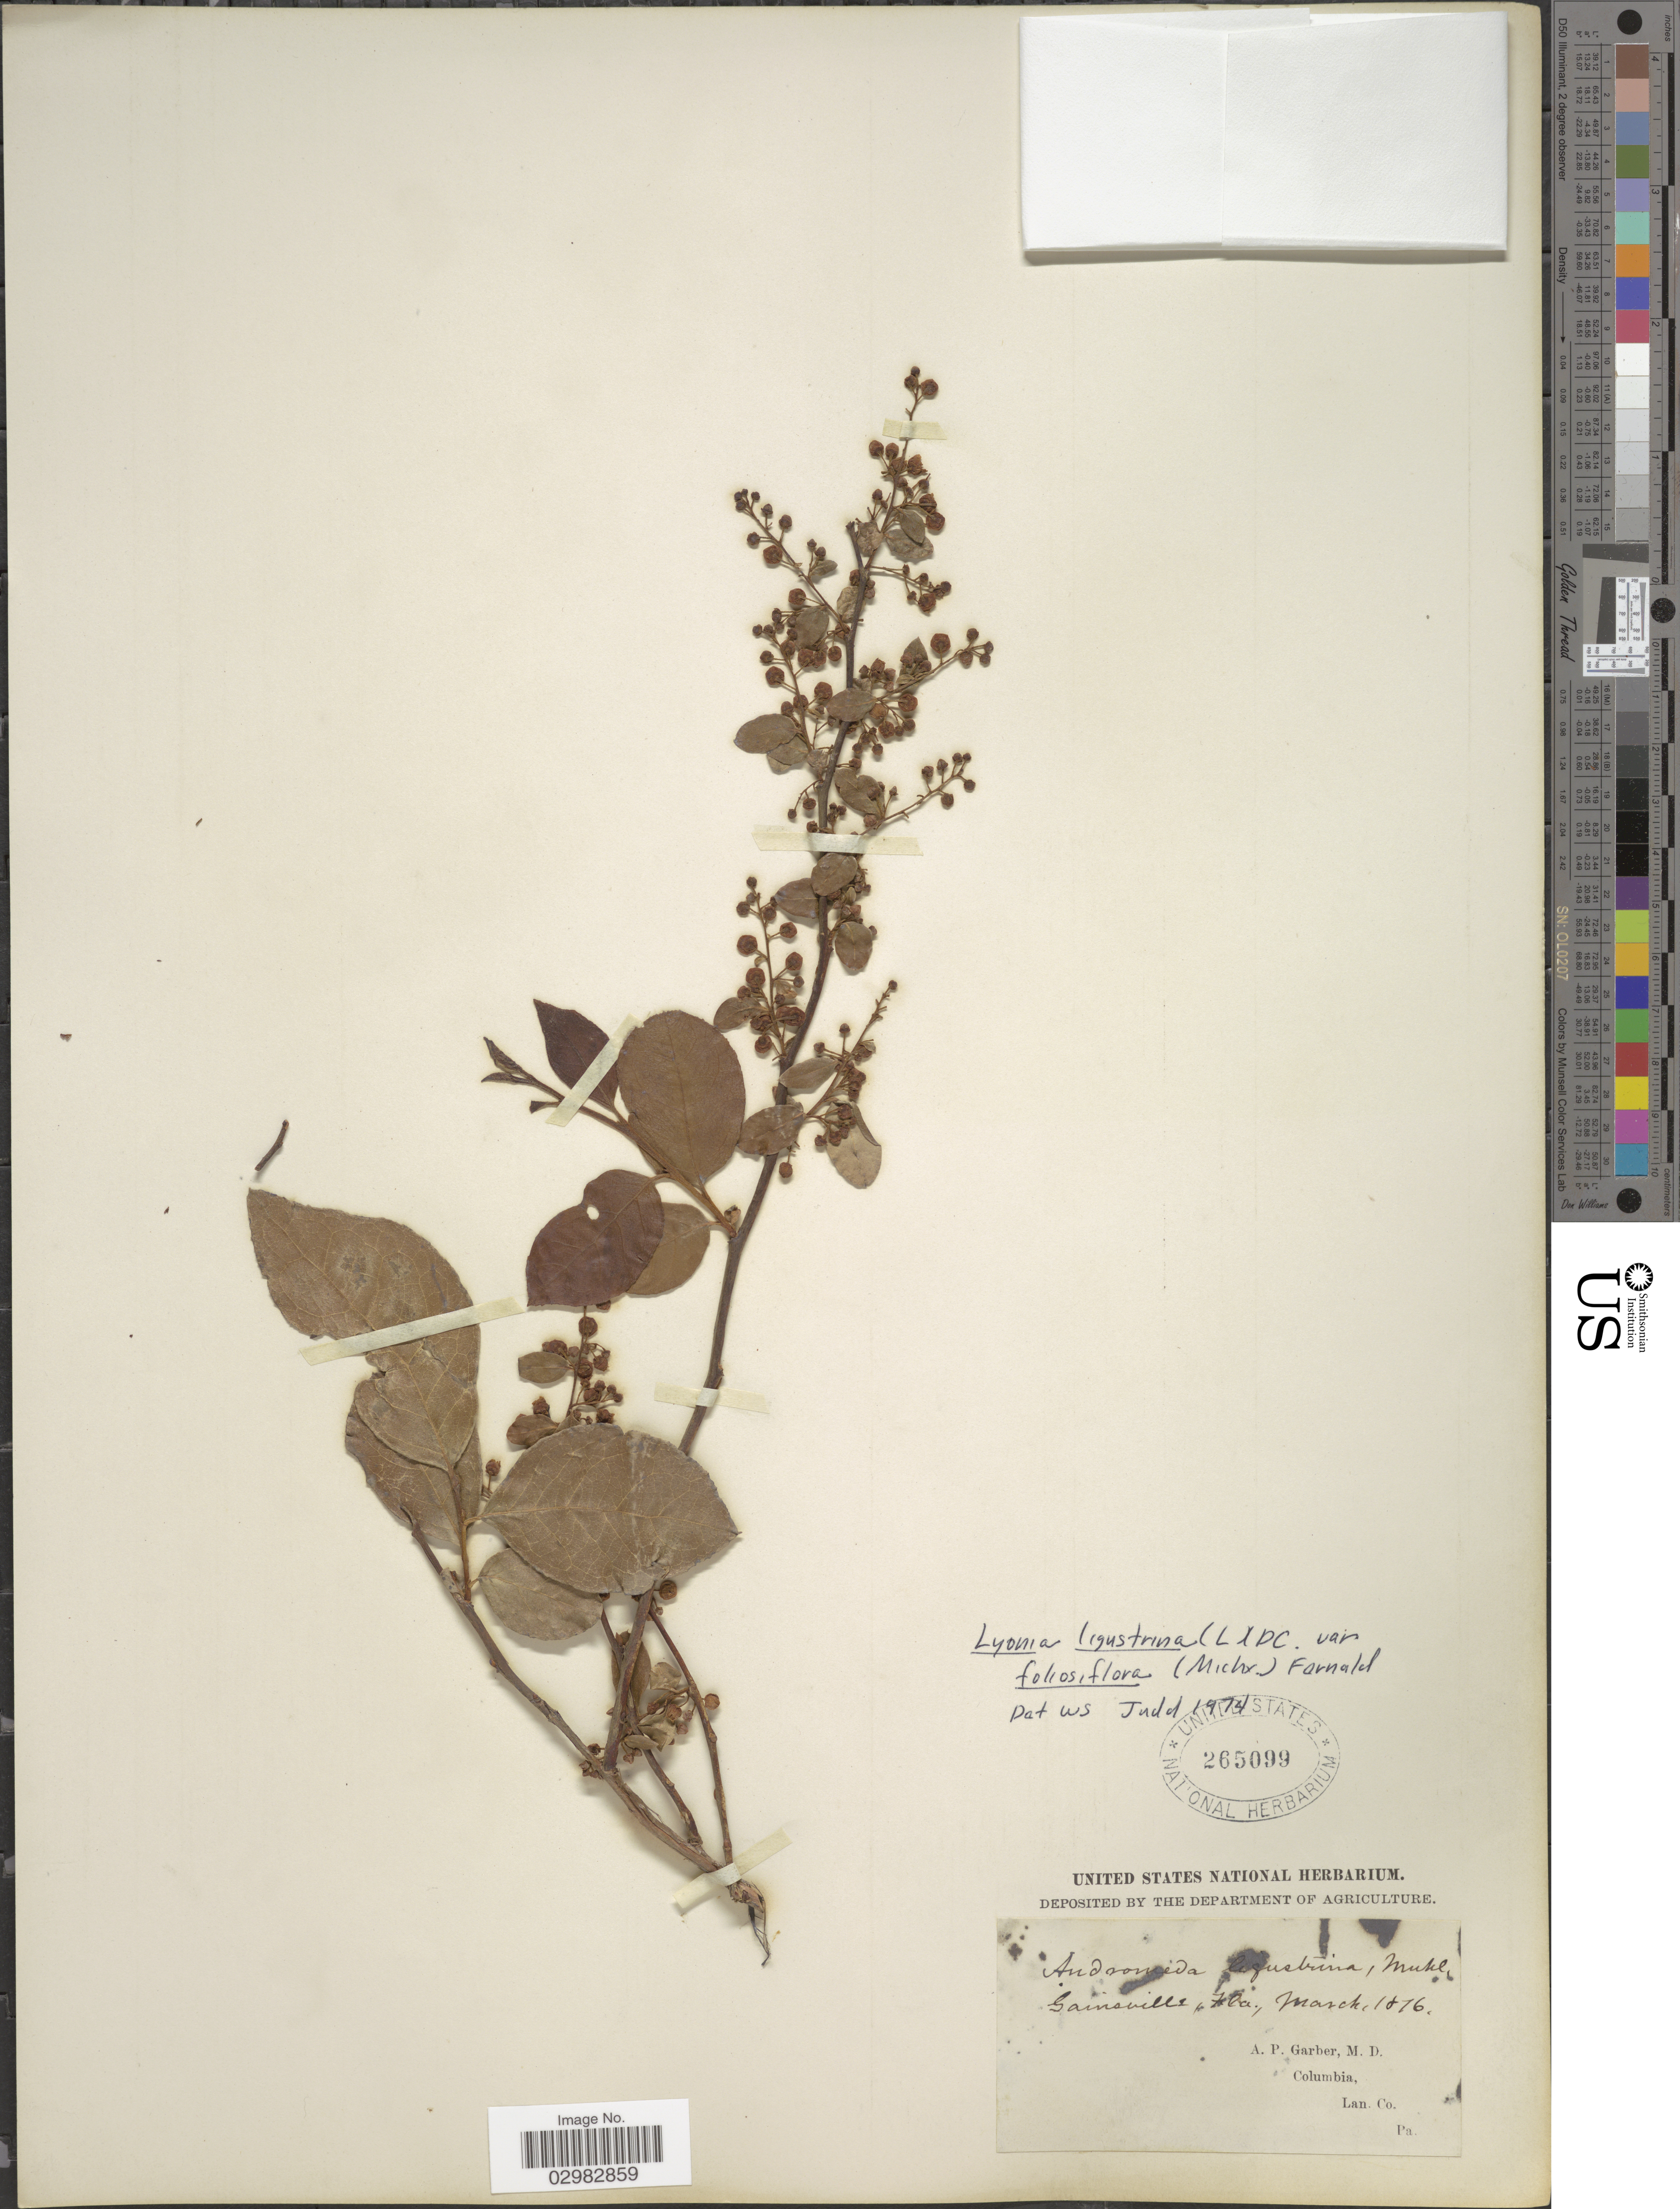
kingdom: Plantae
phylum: Tracheophyta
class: Magnoliopsida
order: Ericales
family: Ericaceae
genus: Lyonia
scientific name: Lyonia ligustrina var. foliosiflora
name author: (Michx.) Fernald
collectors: A. P. Garber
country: United States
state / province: Florida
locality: Gainesville, Fla.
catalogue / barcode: US 265099